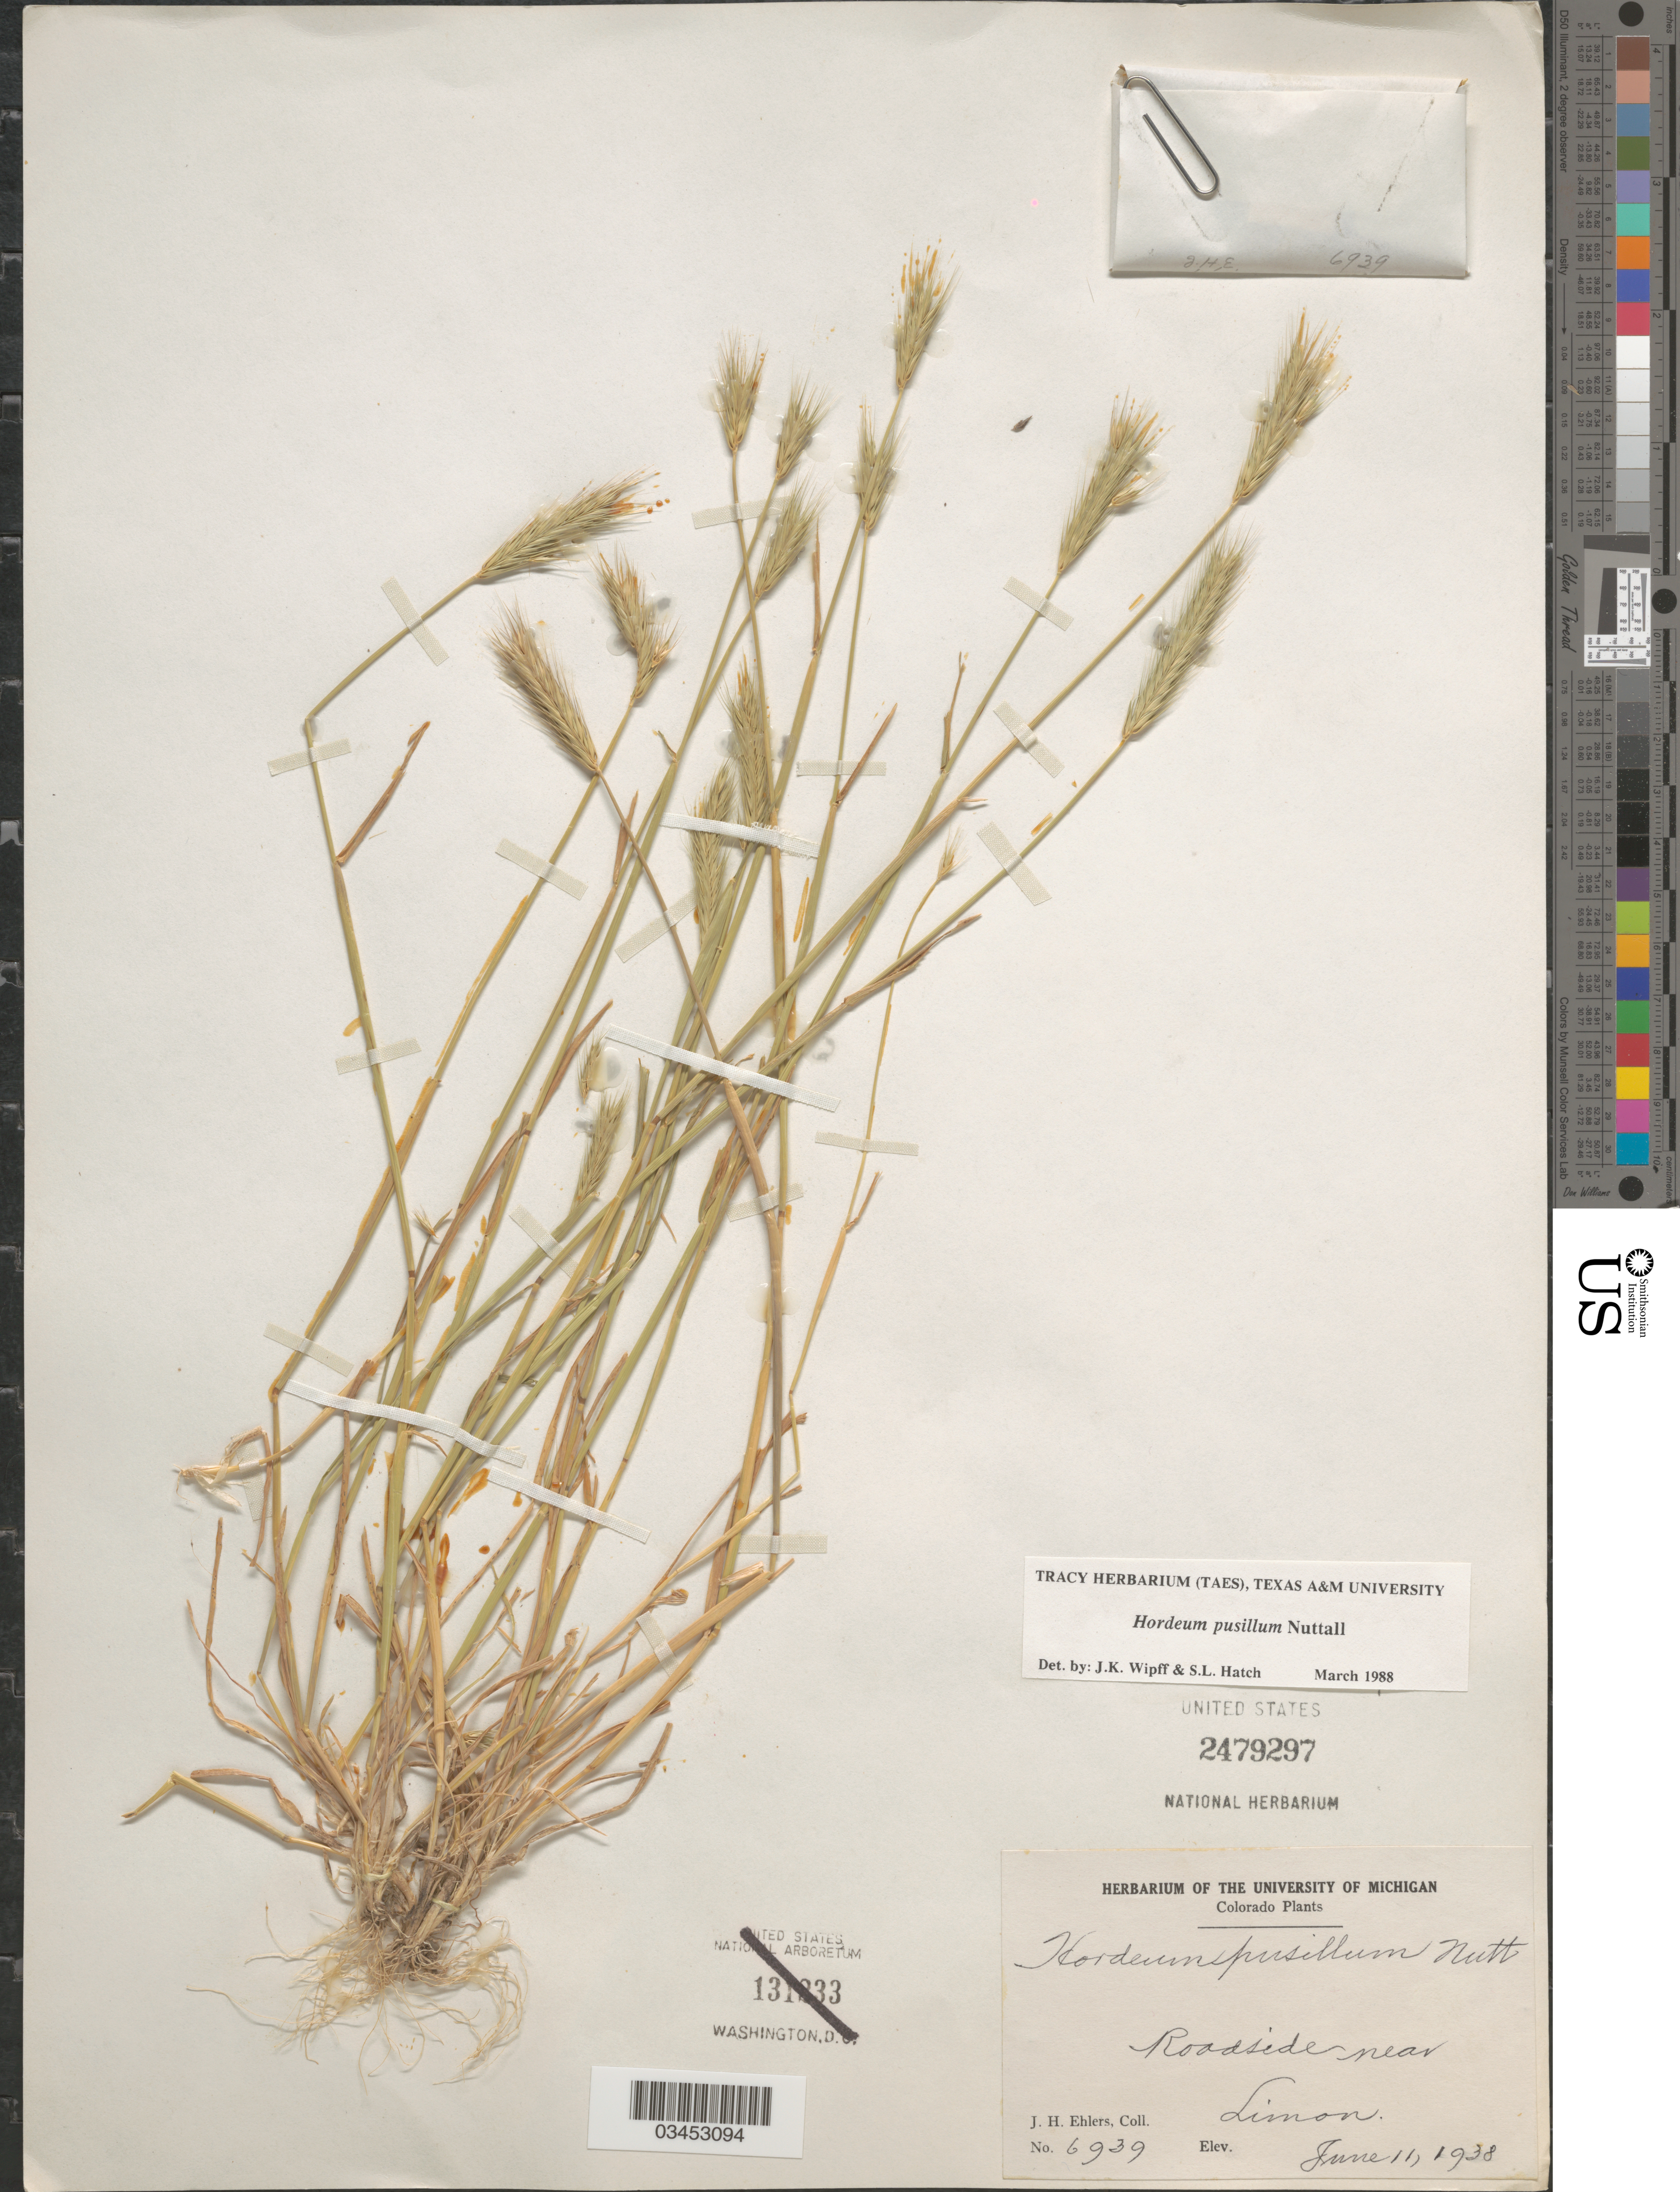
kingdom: Plantae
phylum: Tracheophyta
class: Liliopsida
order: Poales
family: Poaceae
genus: Hordeum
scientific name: Hordeum pusillum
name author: Nutt.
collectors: J. H. Ehlers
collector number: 6939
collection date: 1938-06-11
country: United States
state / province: Colorado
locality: Roadside near Limon.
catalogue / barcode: US 2479297